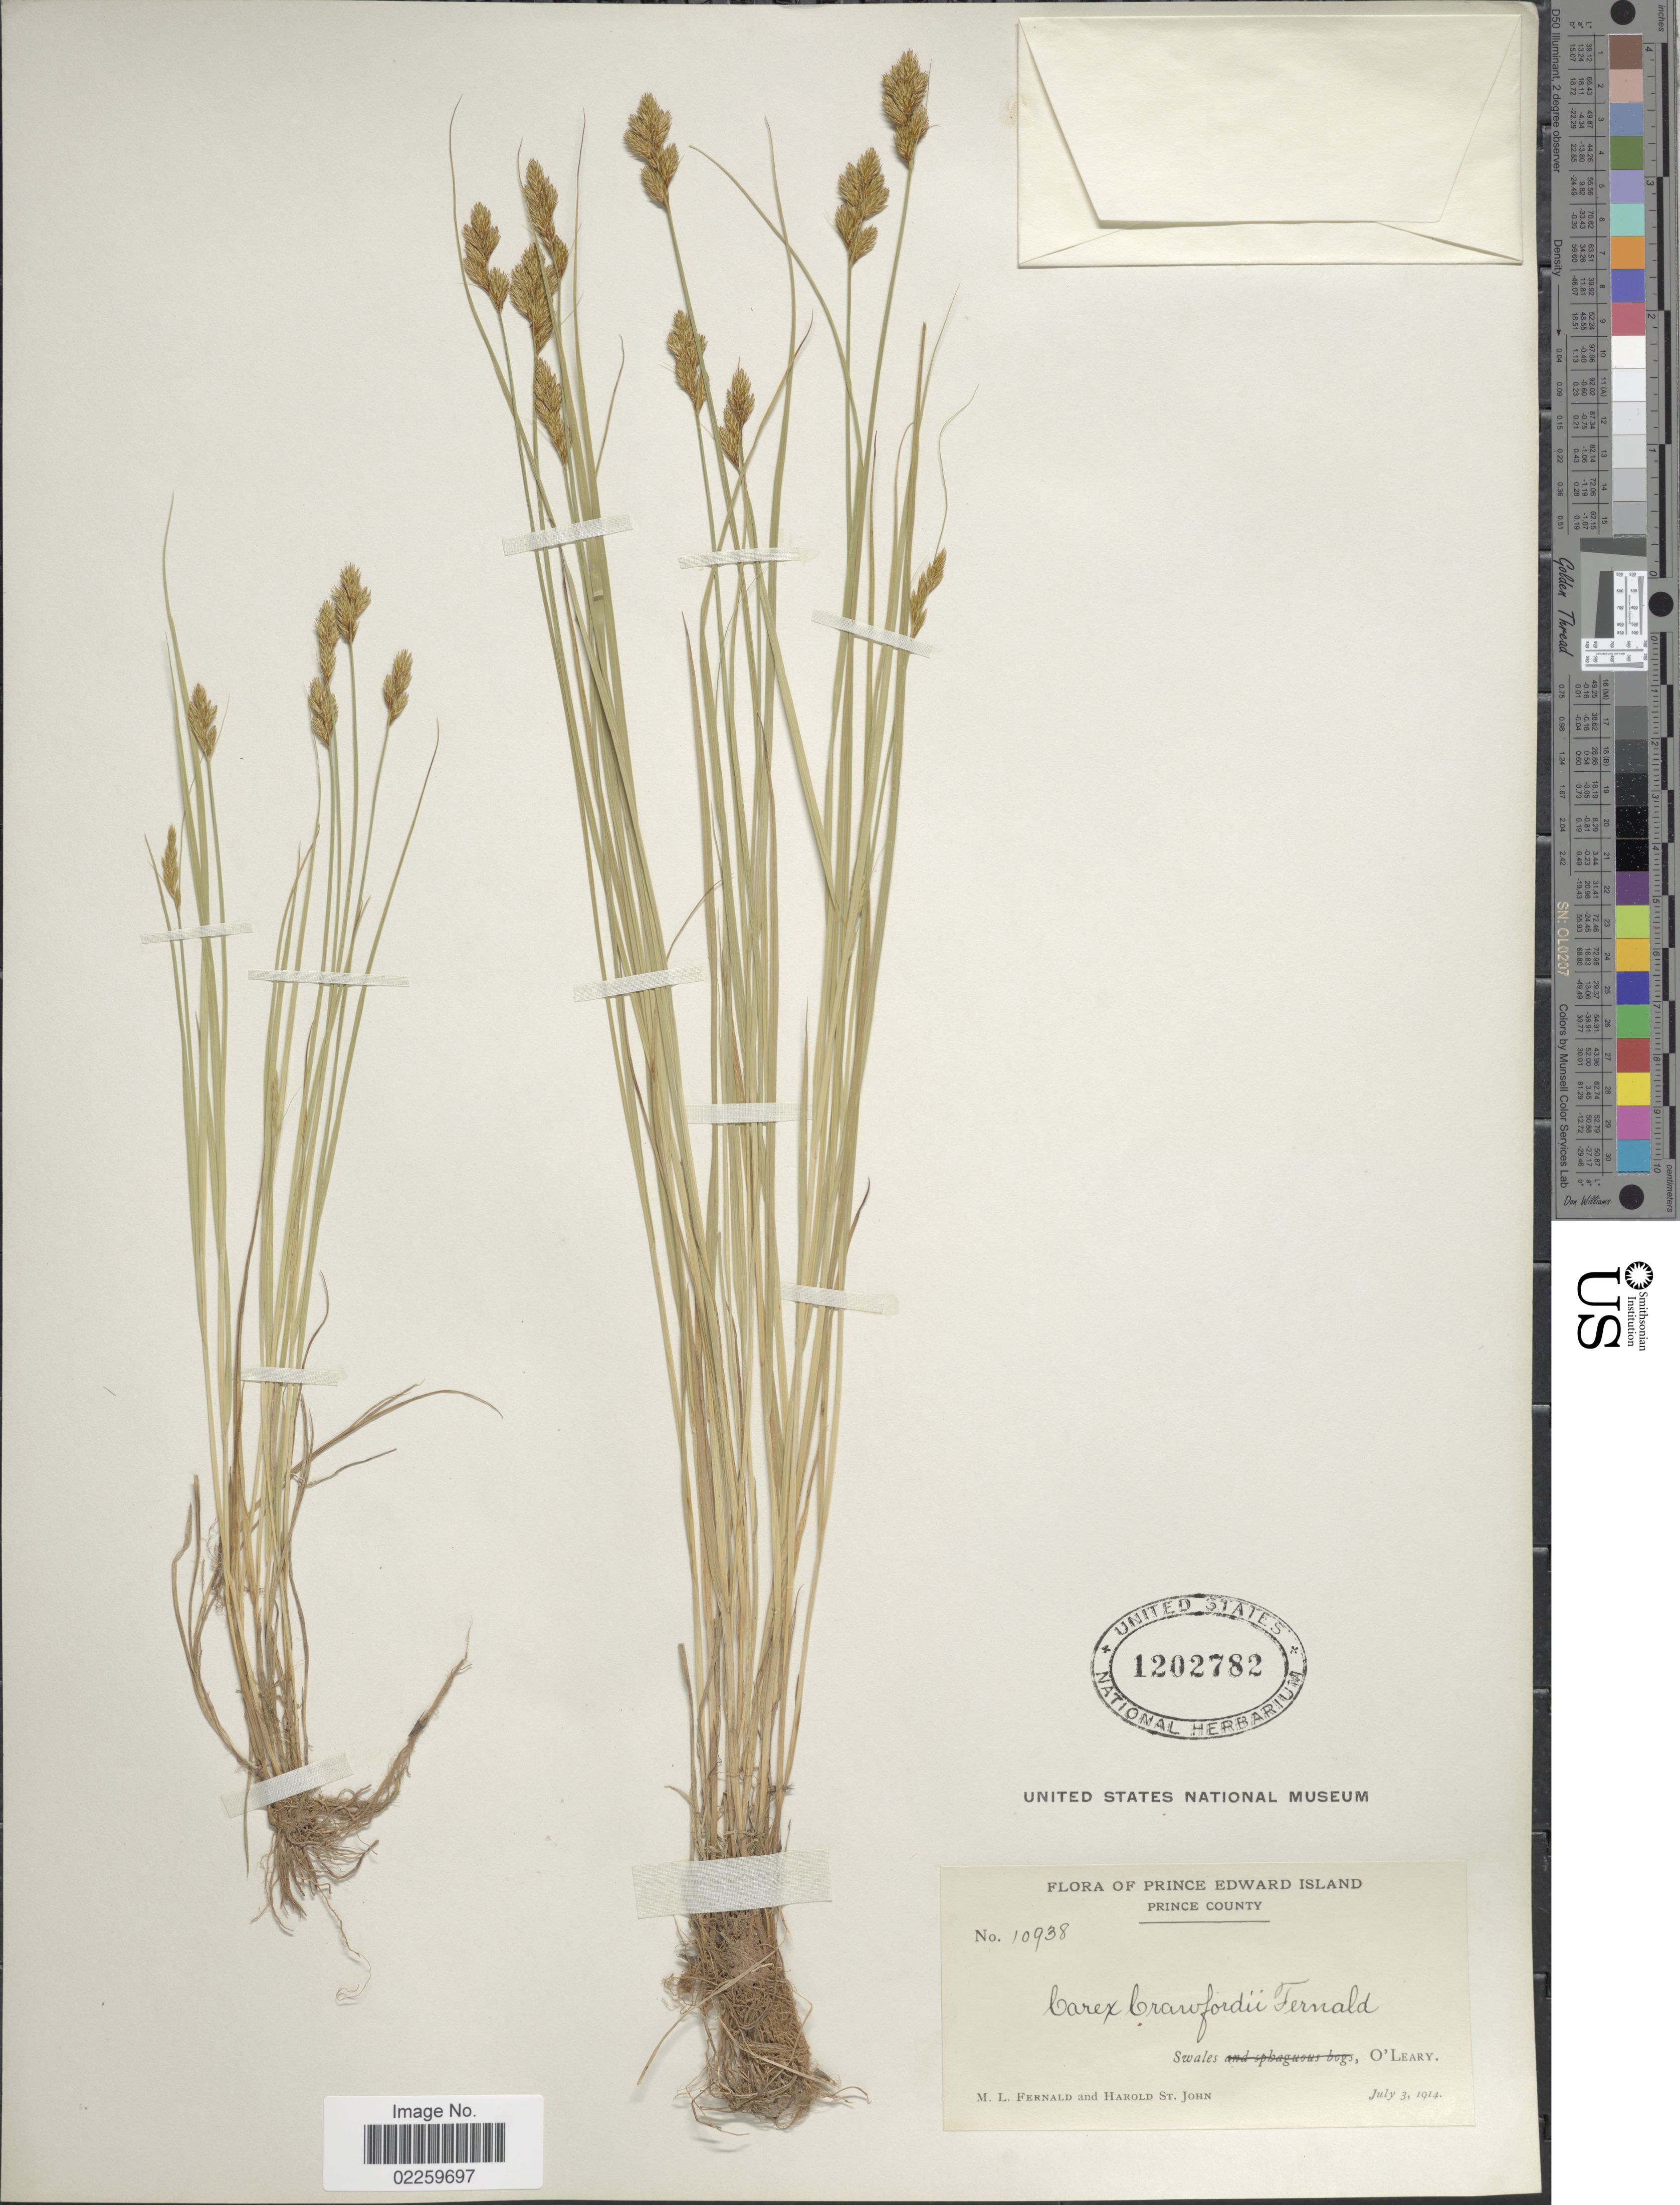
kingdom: Plantae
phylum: Tracheophyta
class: Liliopsida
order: Poales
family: Cyperaceae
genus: Carex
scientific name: Carex crawfordii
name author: Fernald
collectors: M. L. Fernald & H. St. John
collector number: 10938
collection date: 1914-07-03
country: Canada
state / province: Prince Edward Island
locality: Prince County, Swales, O'Leary.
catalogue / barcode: US 1202782